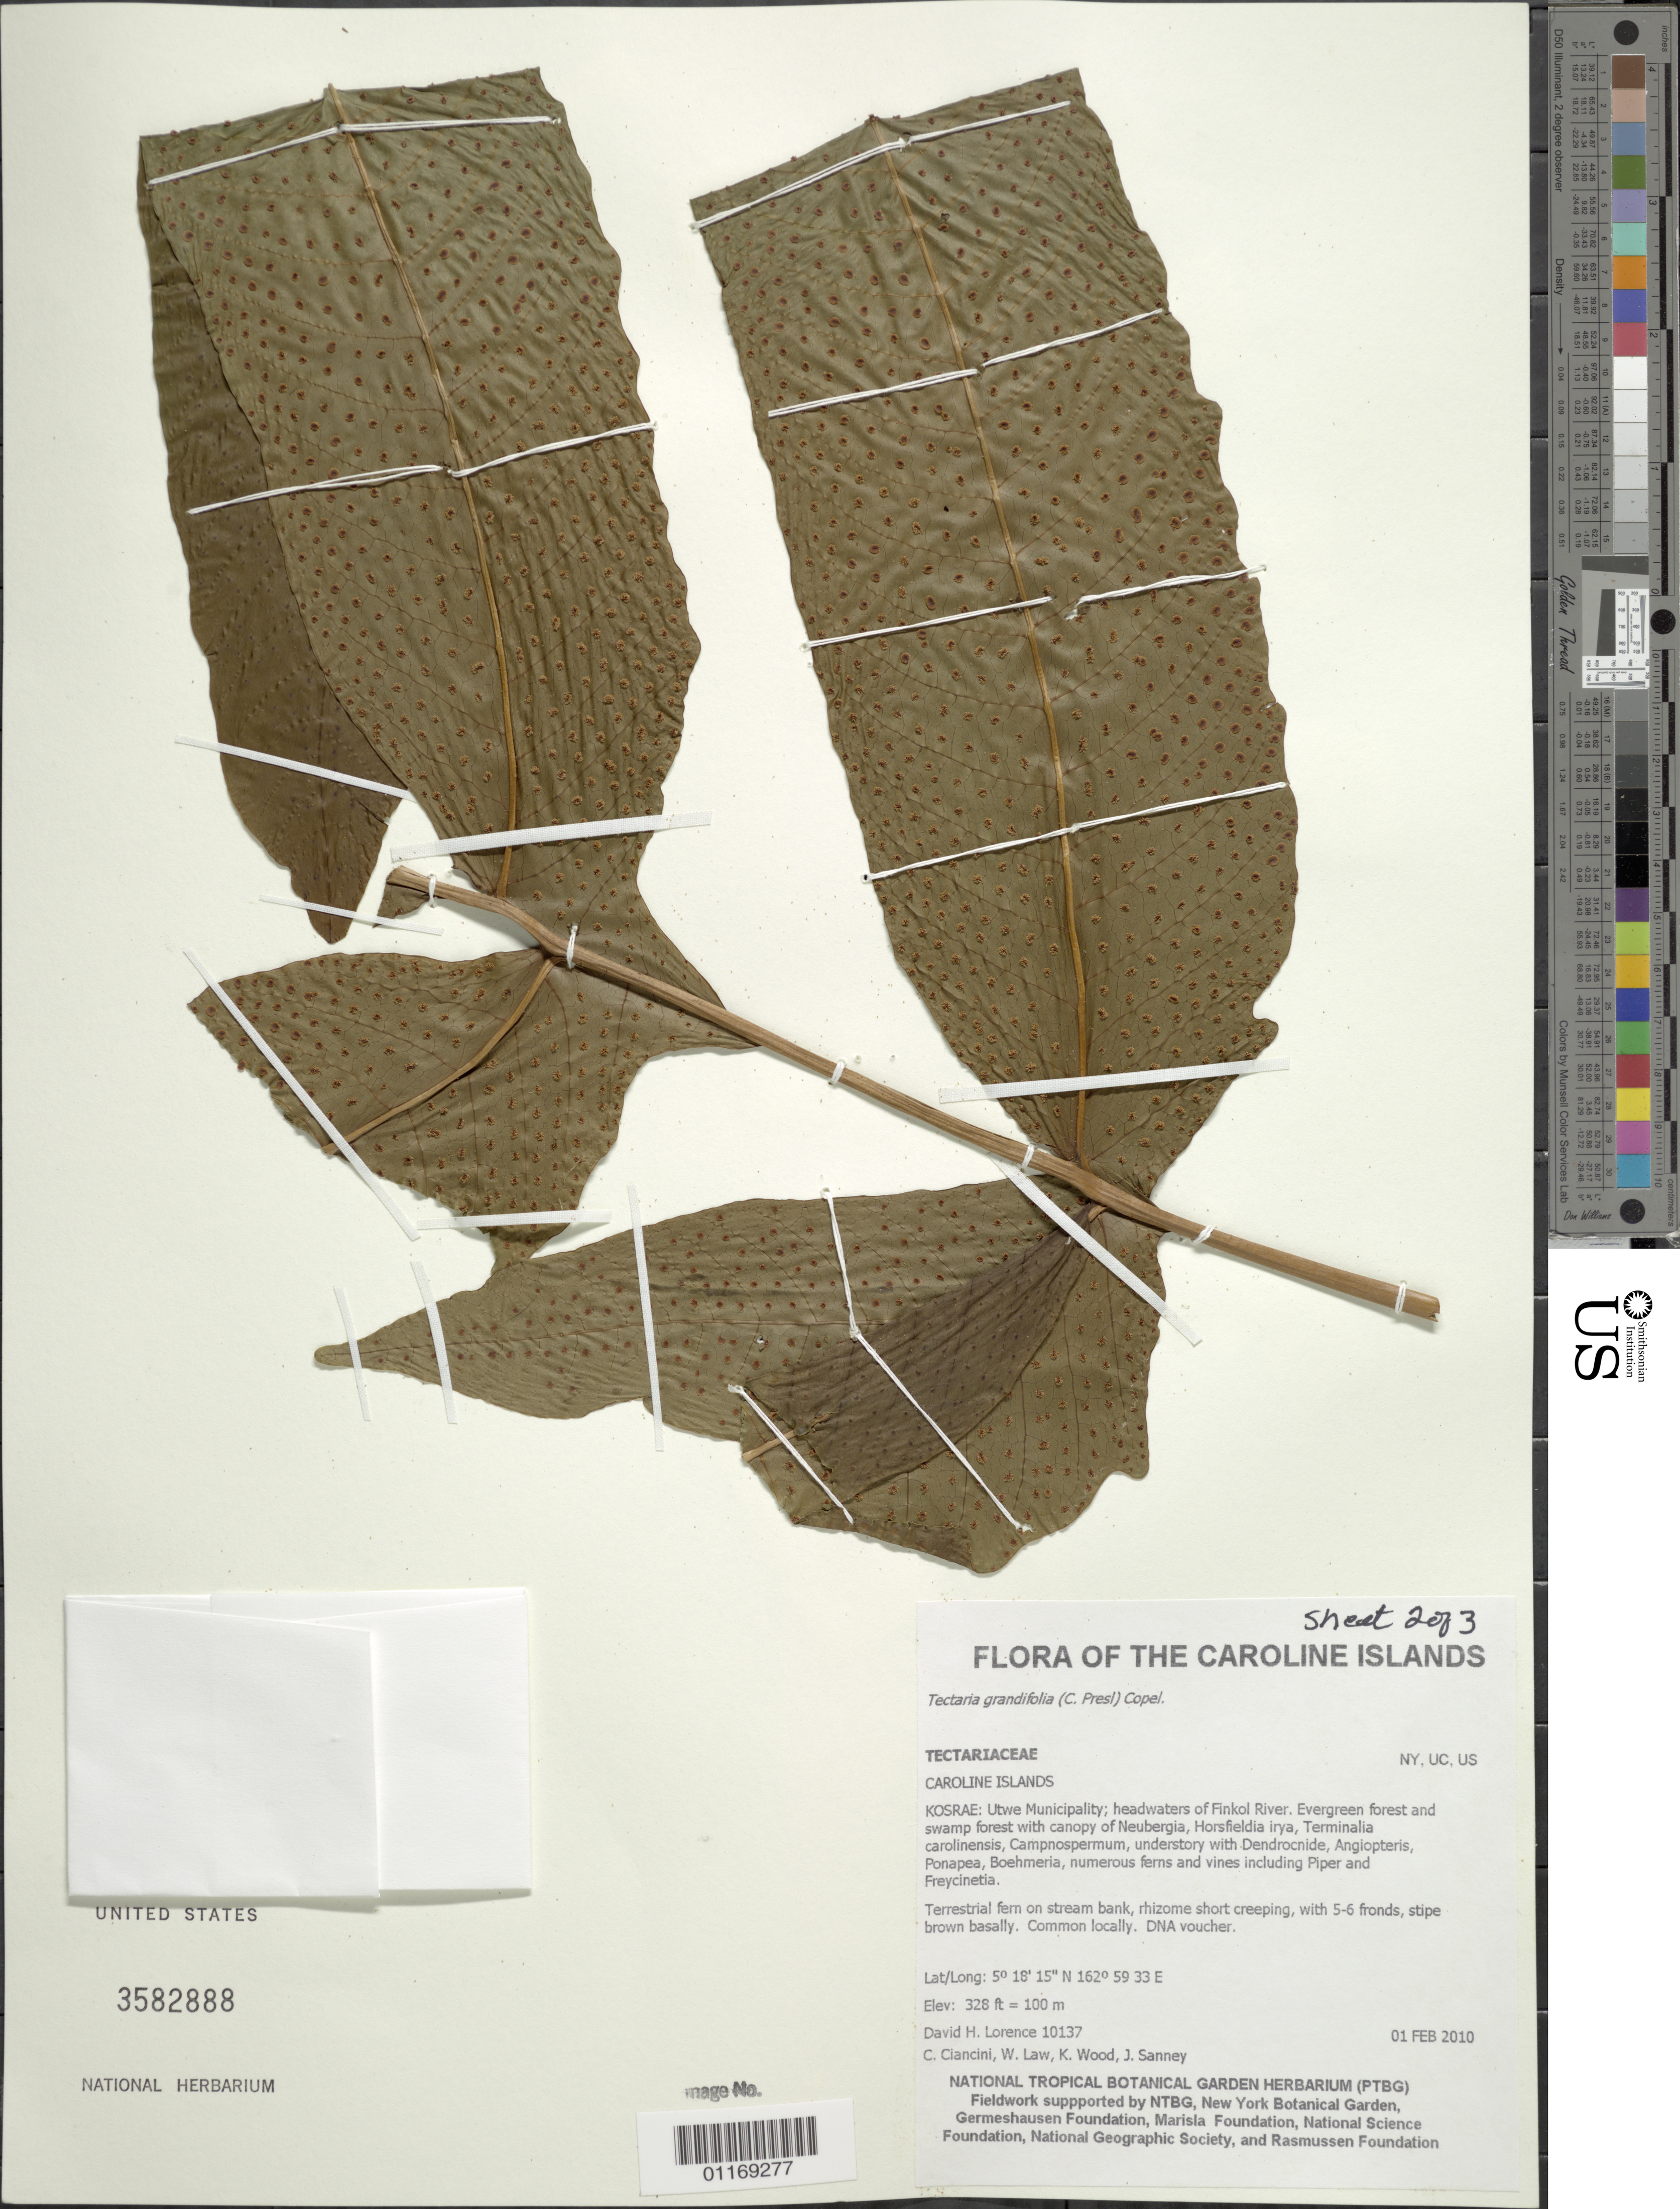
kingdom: Plantae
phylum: Tracheophyta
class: Polypodiopsida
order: Polypodiales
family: Tectariaceae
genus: Tectaria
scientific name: Tectaria grandifolia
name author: (C. Presl) Copel.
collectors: D. Lorence, C. Cianchini, W. Law & J. Sanney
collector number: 10137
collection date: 2010-02-01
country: Micronesia, Federated States of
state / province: Kosrae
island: Kosrae [Kusaie]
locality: Headwaters of Finkol River, Utwe Muncipality.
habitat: Stream bank, evergreen and swamp forest.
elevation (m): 100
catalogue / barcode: US 2582888